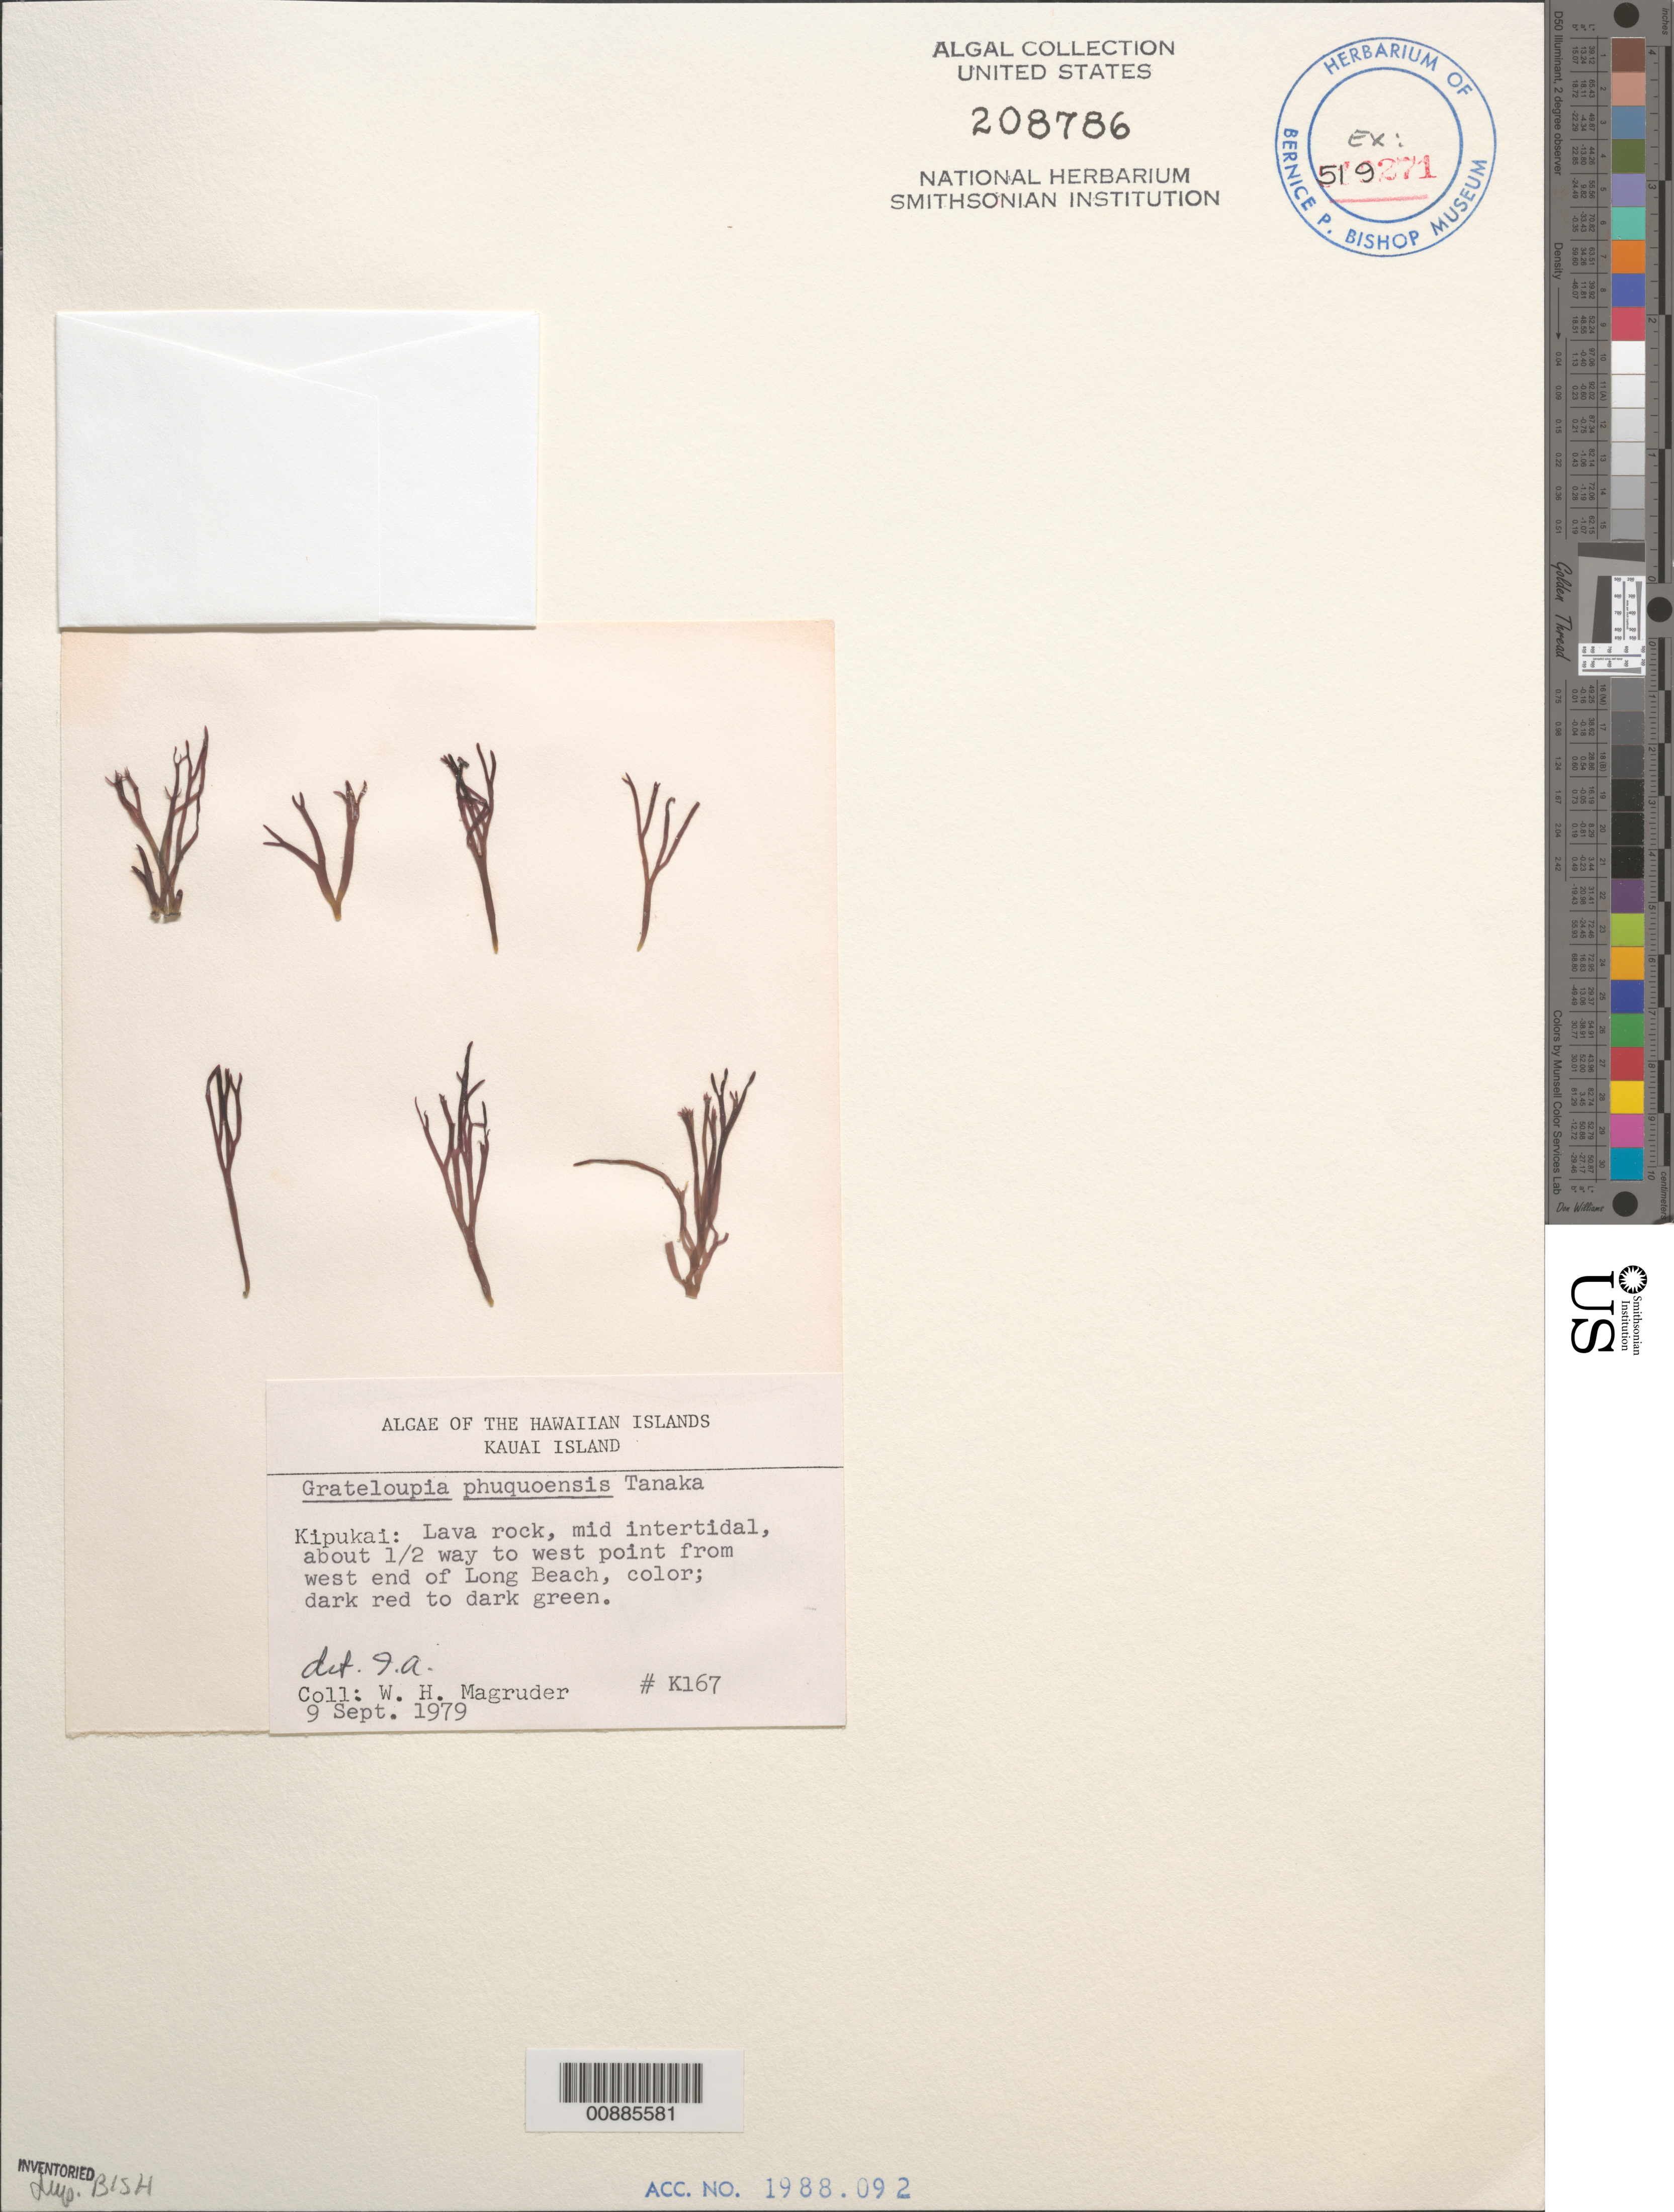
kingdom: Plantae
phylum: Rhodophyta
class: Florideophyceae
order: Halymeniales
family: Halymeniaceae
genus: Grateloupia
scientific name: Grateloupia phuquocensis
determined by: Abbott, Isabella A.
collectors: W. Magruder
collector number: K167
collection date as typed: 09 Sep 1979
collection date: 1979-09-09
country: United States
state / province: Hawaii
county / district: Kauai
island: Kaua'i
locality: Kipukai, west of Long Beach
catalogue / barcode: US 208786